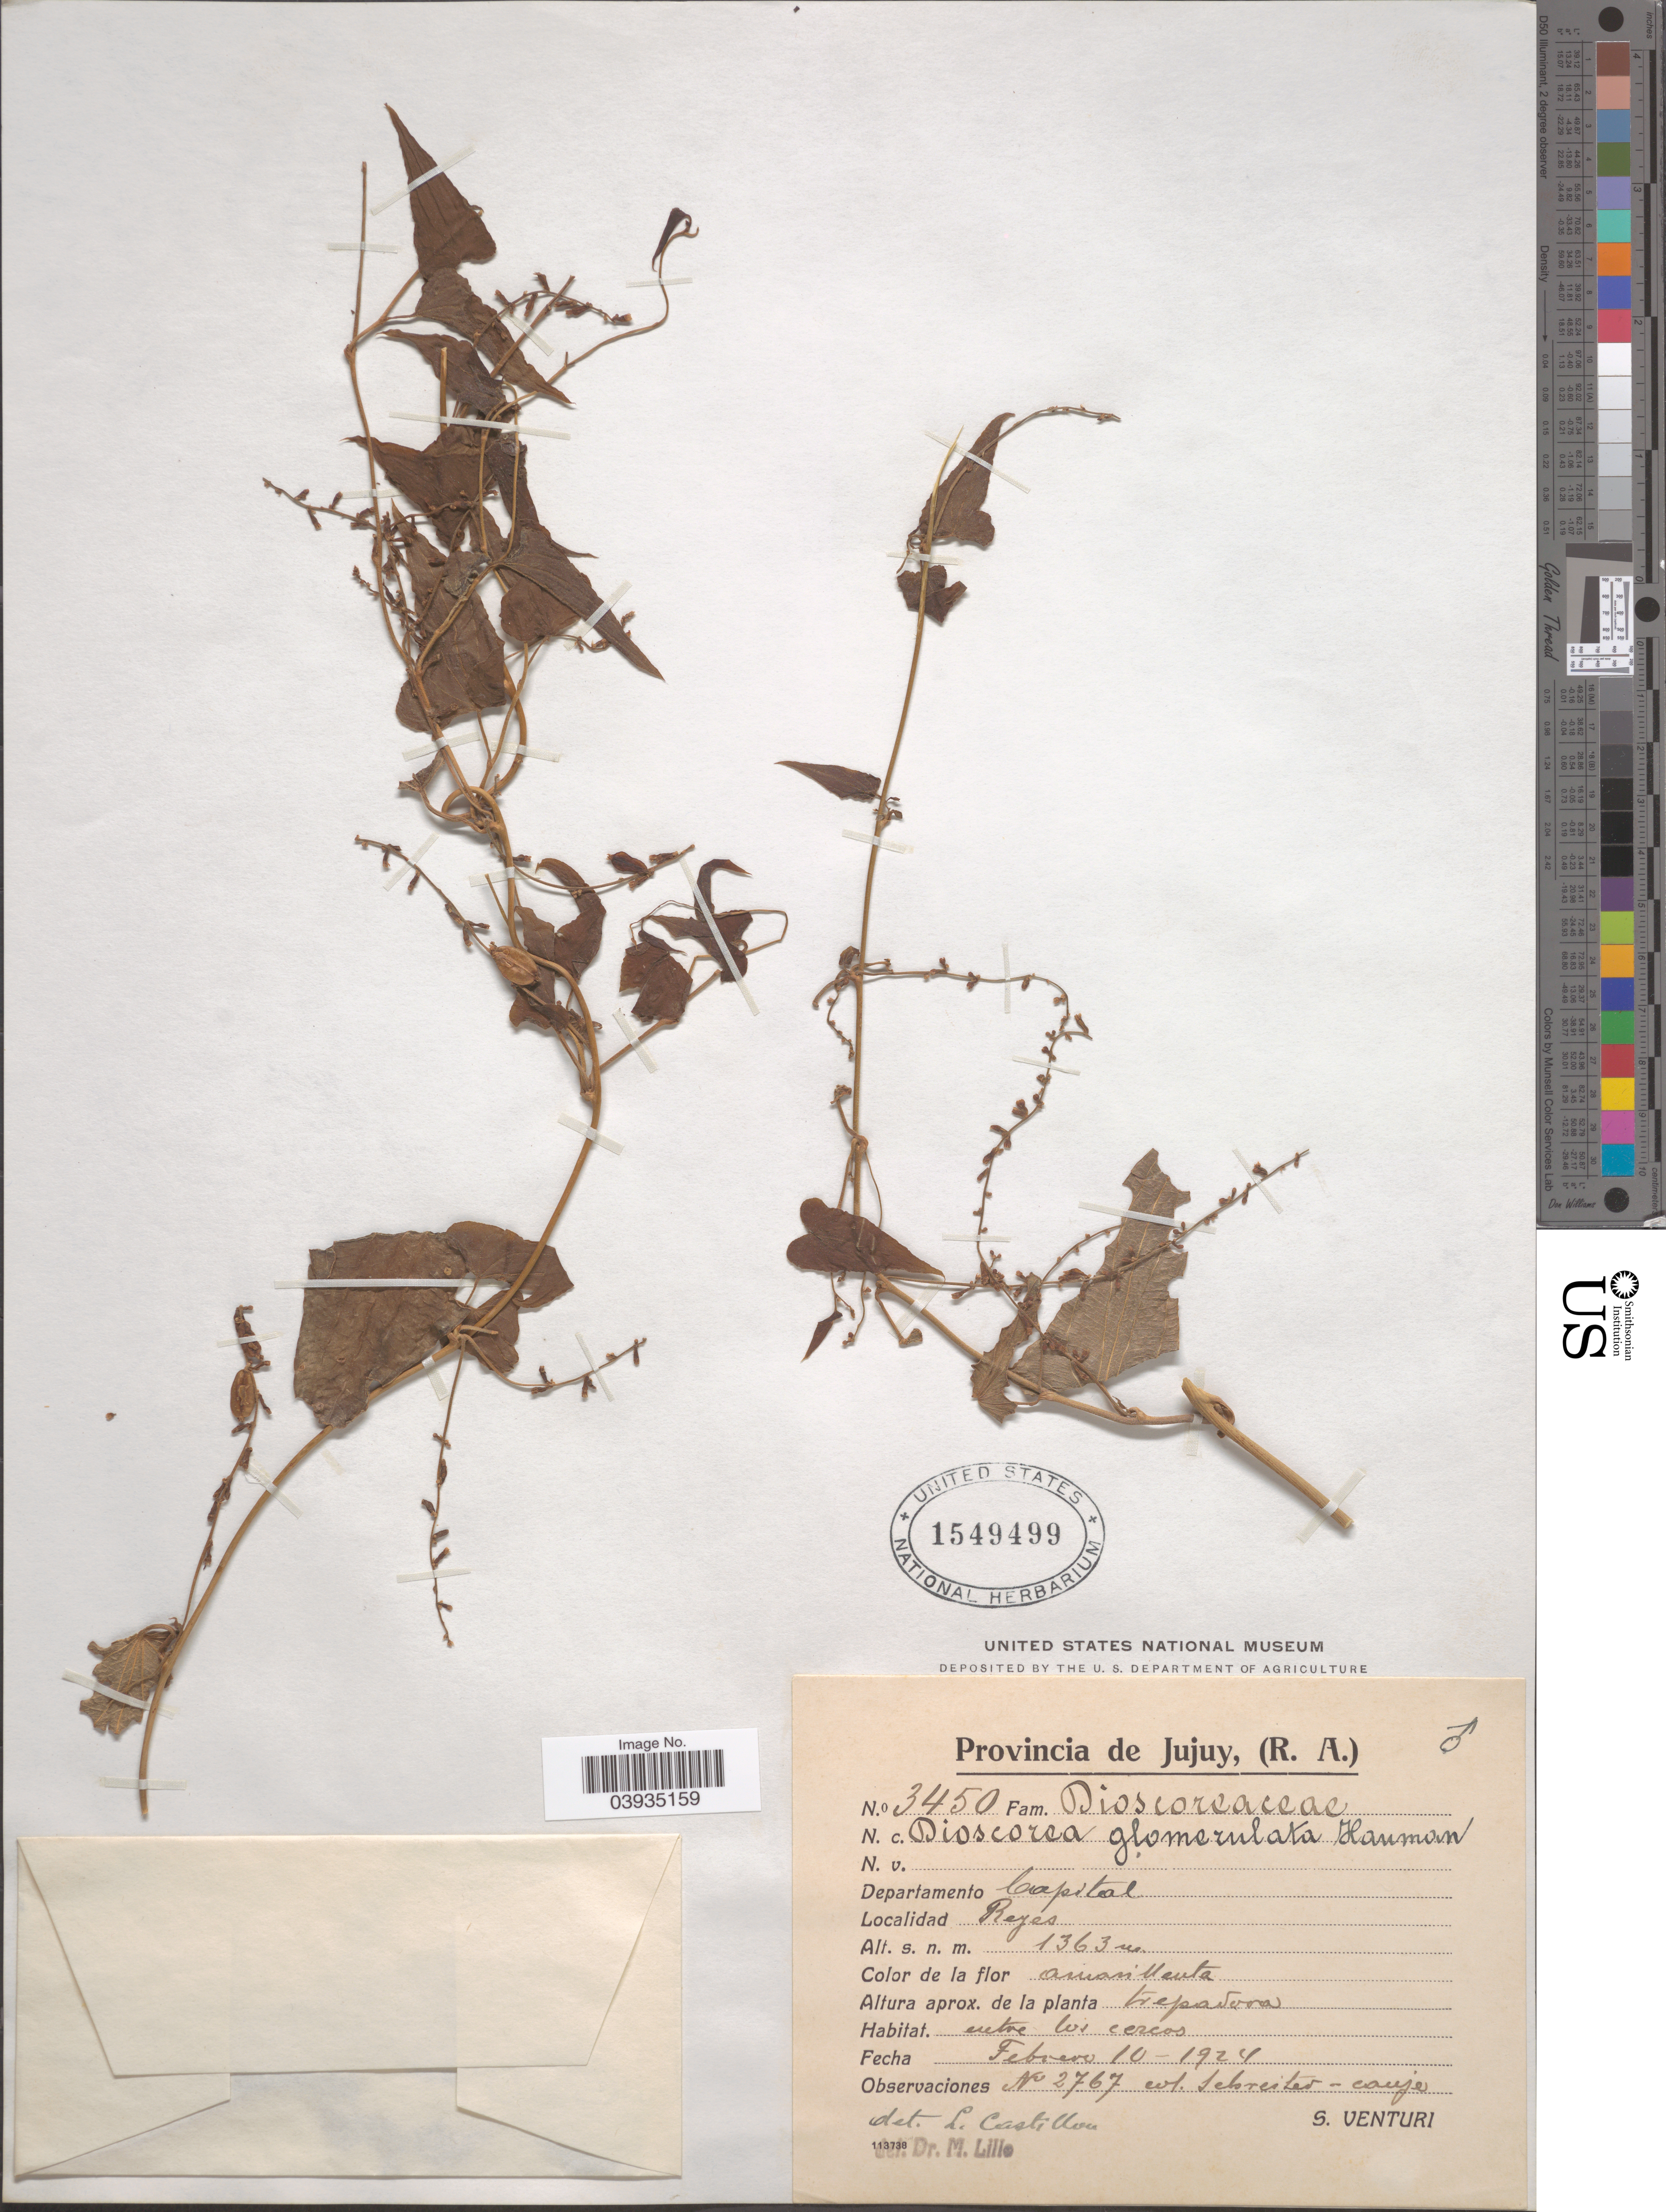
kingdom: Plantae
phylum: Tracheophyta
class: Liliopsida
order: Dioscoreales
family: Dioscoreaceae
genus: Dioscorea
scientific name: Dioscorea glomerulata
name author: Hauman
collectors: S. Venturi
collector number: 3450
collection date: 1924-02-10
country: Argentina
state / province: Jujuy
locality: Departamento Capital. Reyes.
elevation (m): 1363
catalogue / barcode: US 1549499